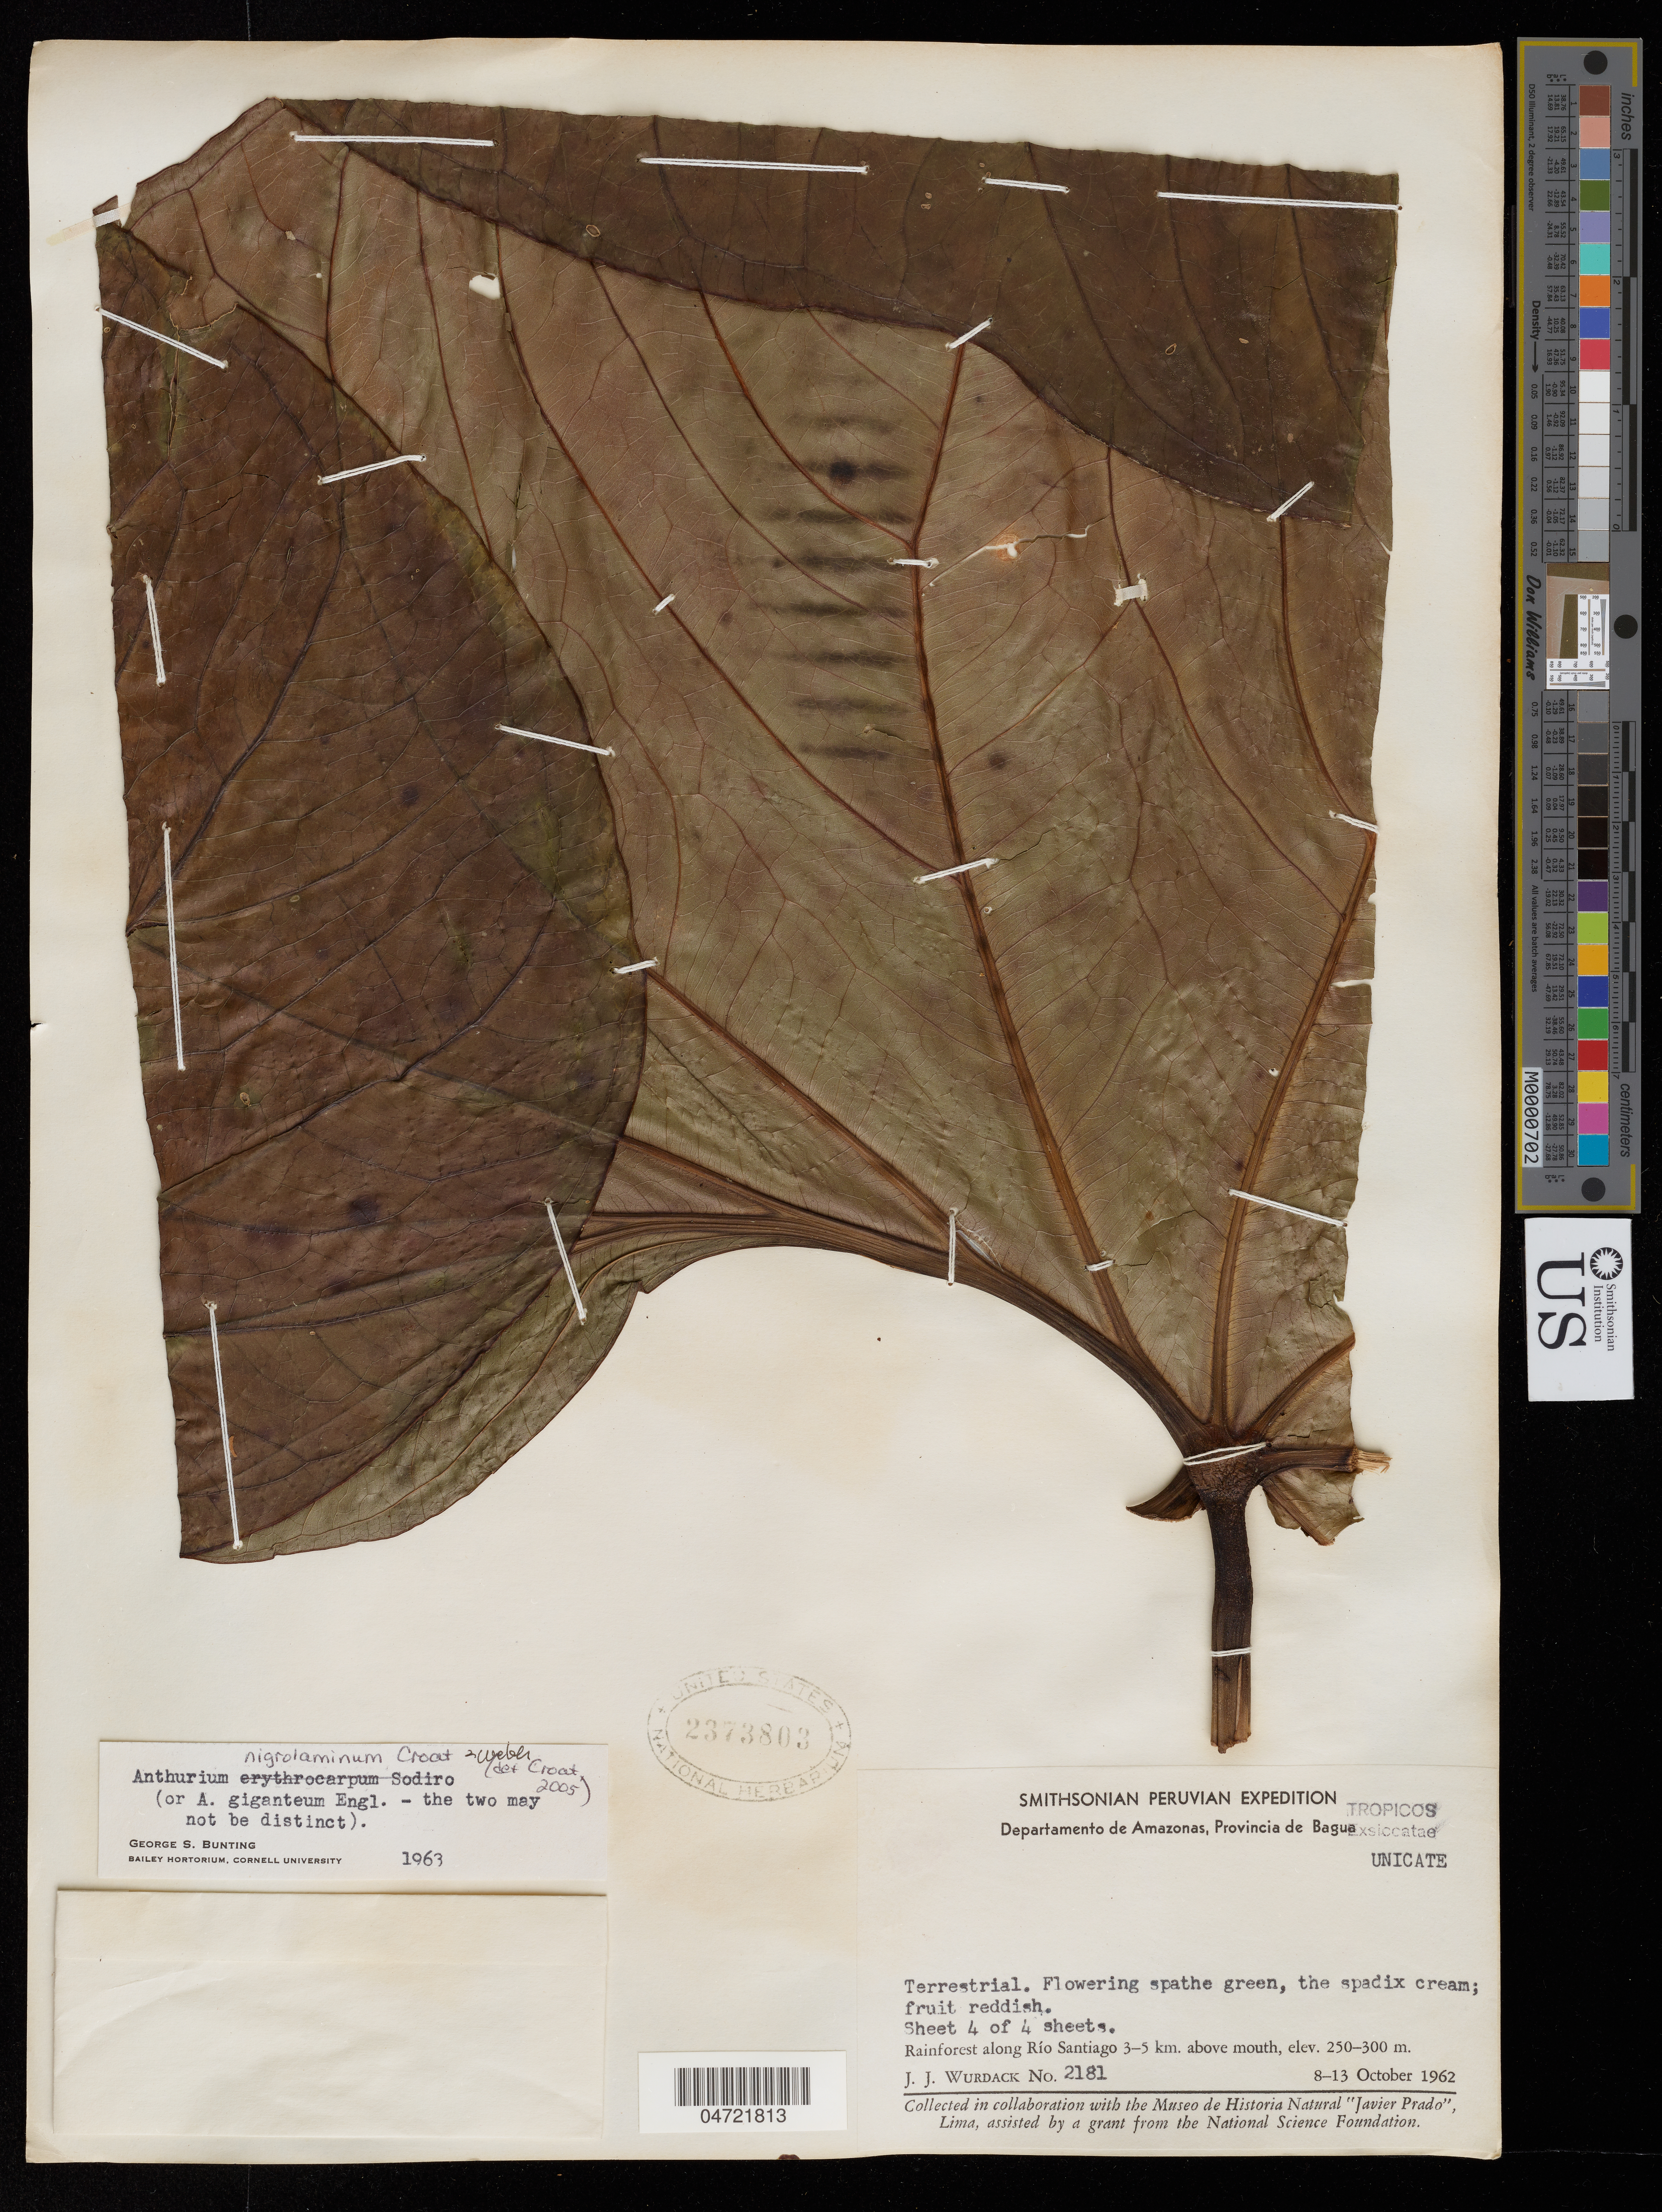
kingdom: Plantae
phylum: Tracheophyta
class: Liliopsida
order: Alismatales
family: Araceae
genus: Anthurium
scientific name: Anthurium nigrolaminum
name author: Croat & D. Weber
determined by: Croat, Thomas B., Missouri Botanical Garden (MO)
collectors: M. T. Madison, T. Plowman & L. Besse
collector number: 5361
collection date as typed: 16 Jun 1978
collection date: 1978-06-16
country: Ecuador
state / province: Sucumbíos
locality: Prov. Napo: Environs of Limoncocha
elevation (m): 240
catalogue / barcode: US 2851076